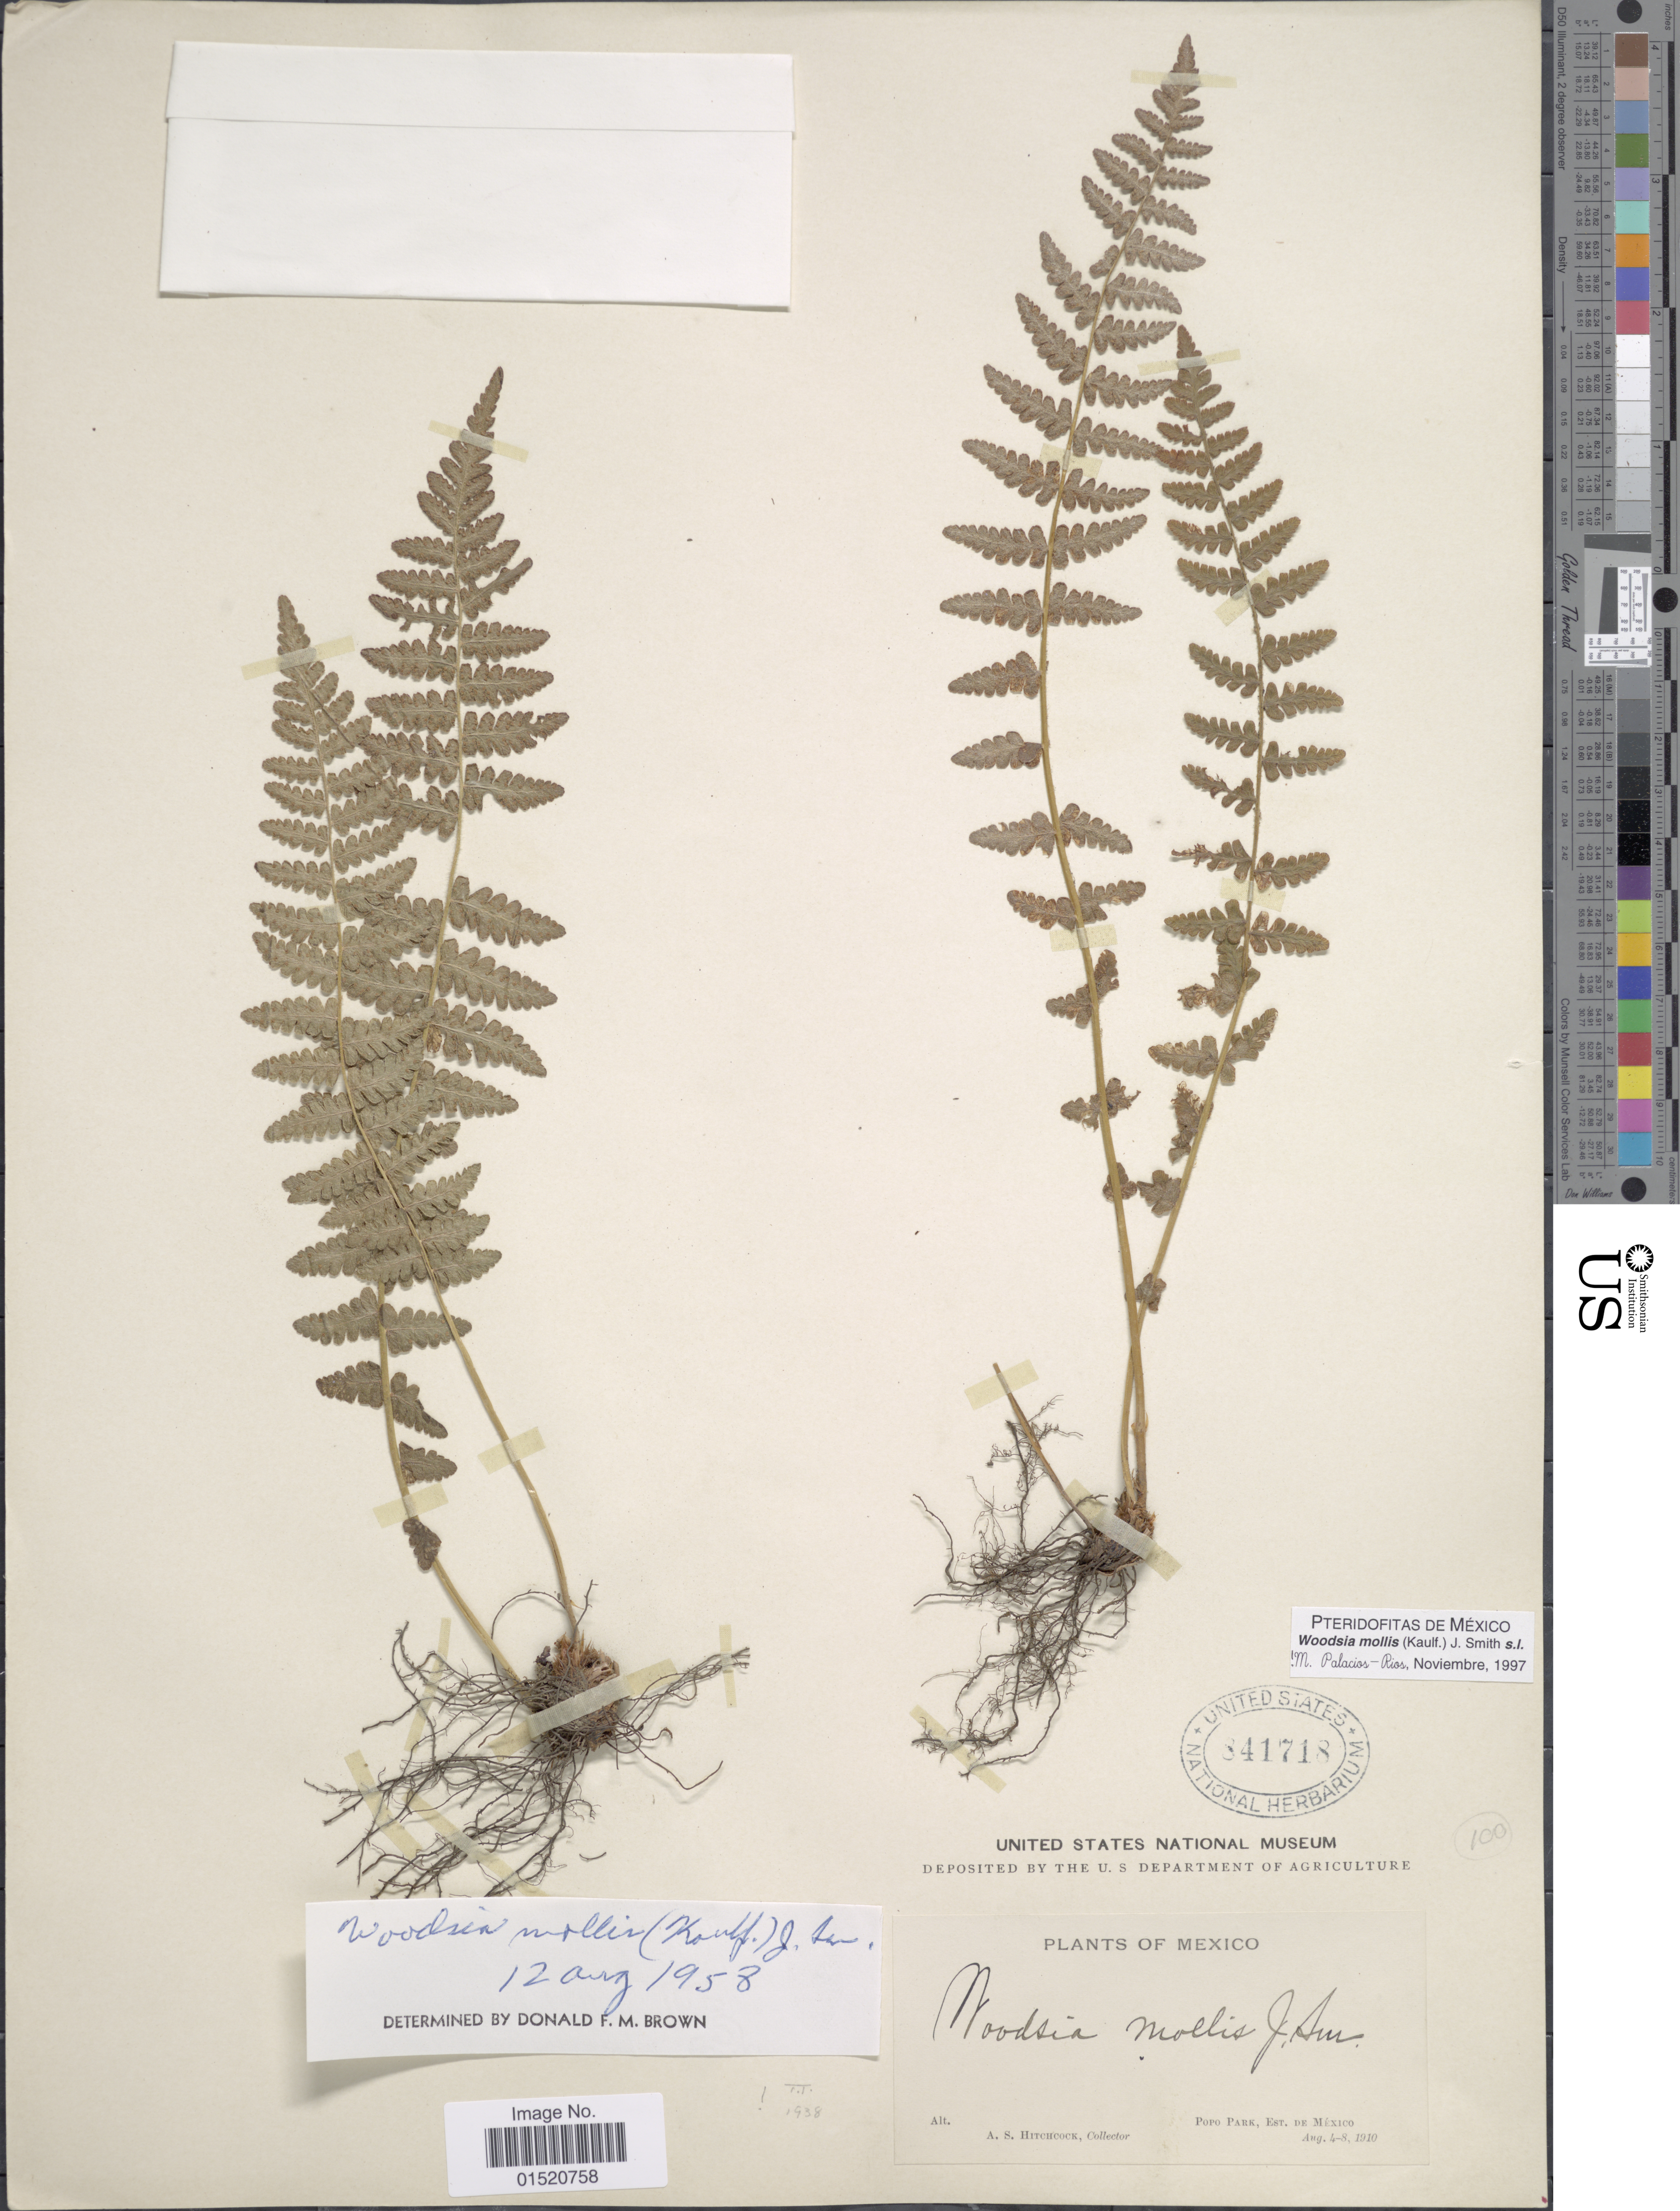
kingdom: Plantae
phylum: Tracheophyta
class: Polypodiopsida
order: Polypodiales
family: Woodsiaceae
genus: Woodsia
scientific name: Woodsia mollis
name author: (Kaulf.) J. Sm.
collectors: A. S. Hitchcock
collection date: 1910-08-04/1910-08-08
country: Mexico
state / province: México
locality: Popo Park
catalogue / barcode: US 841718